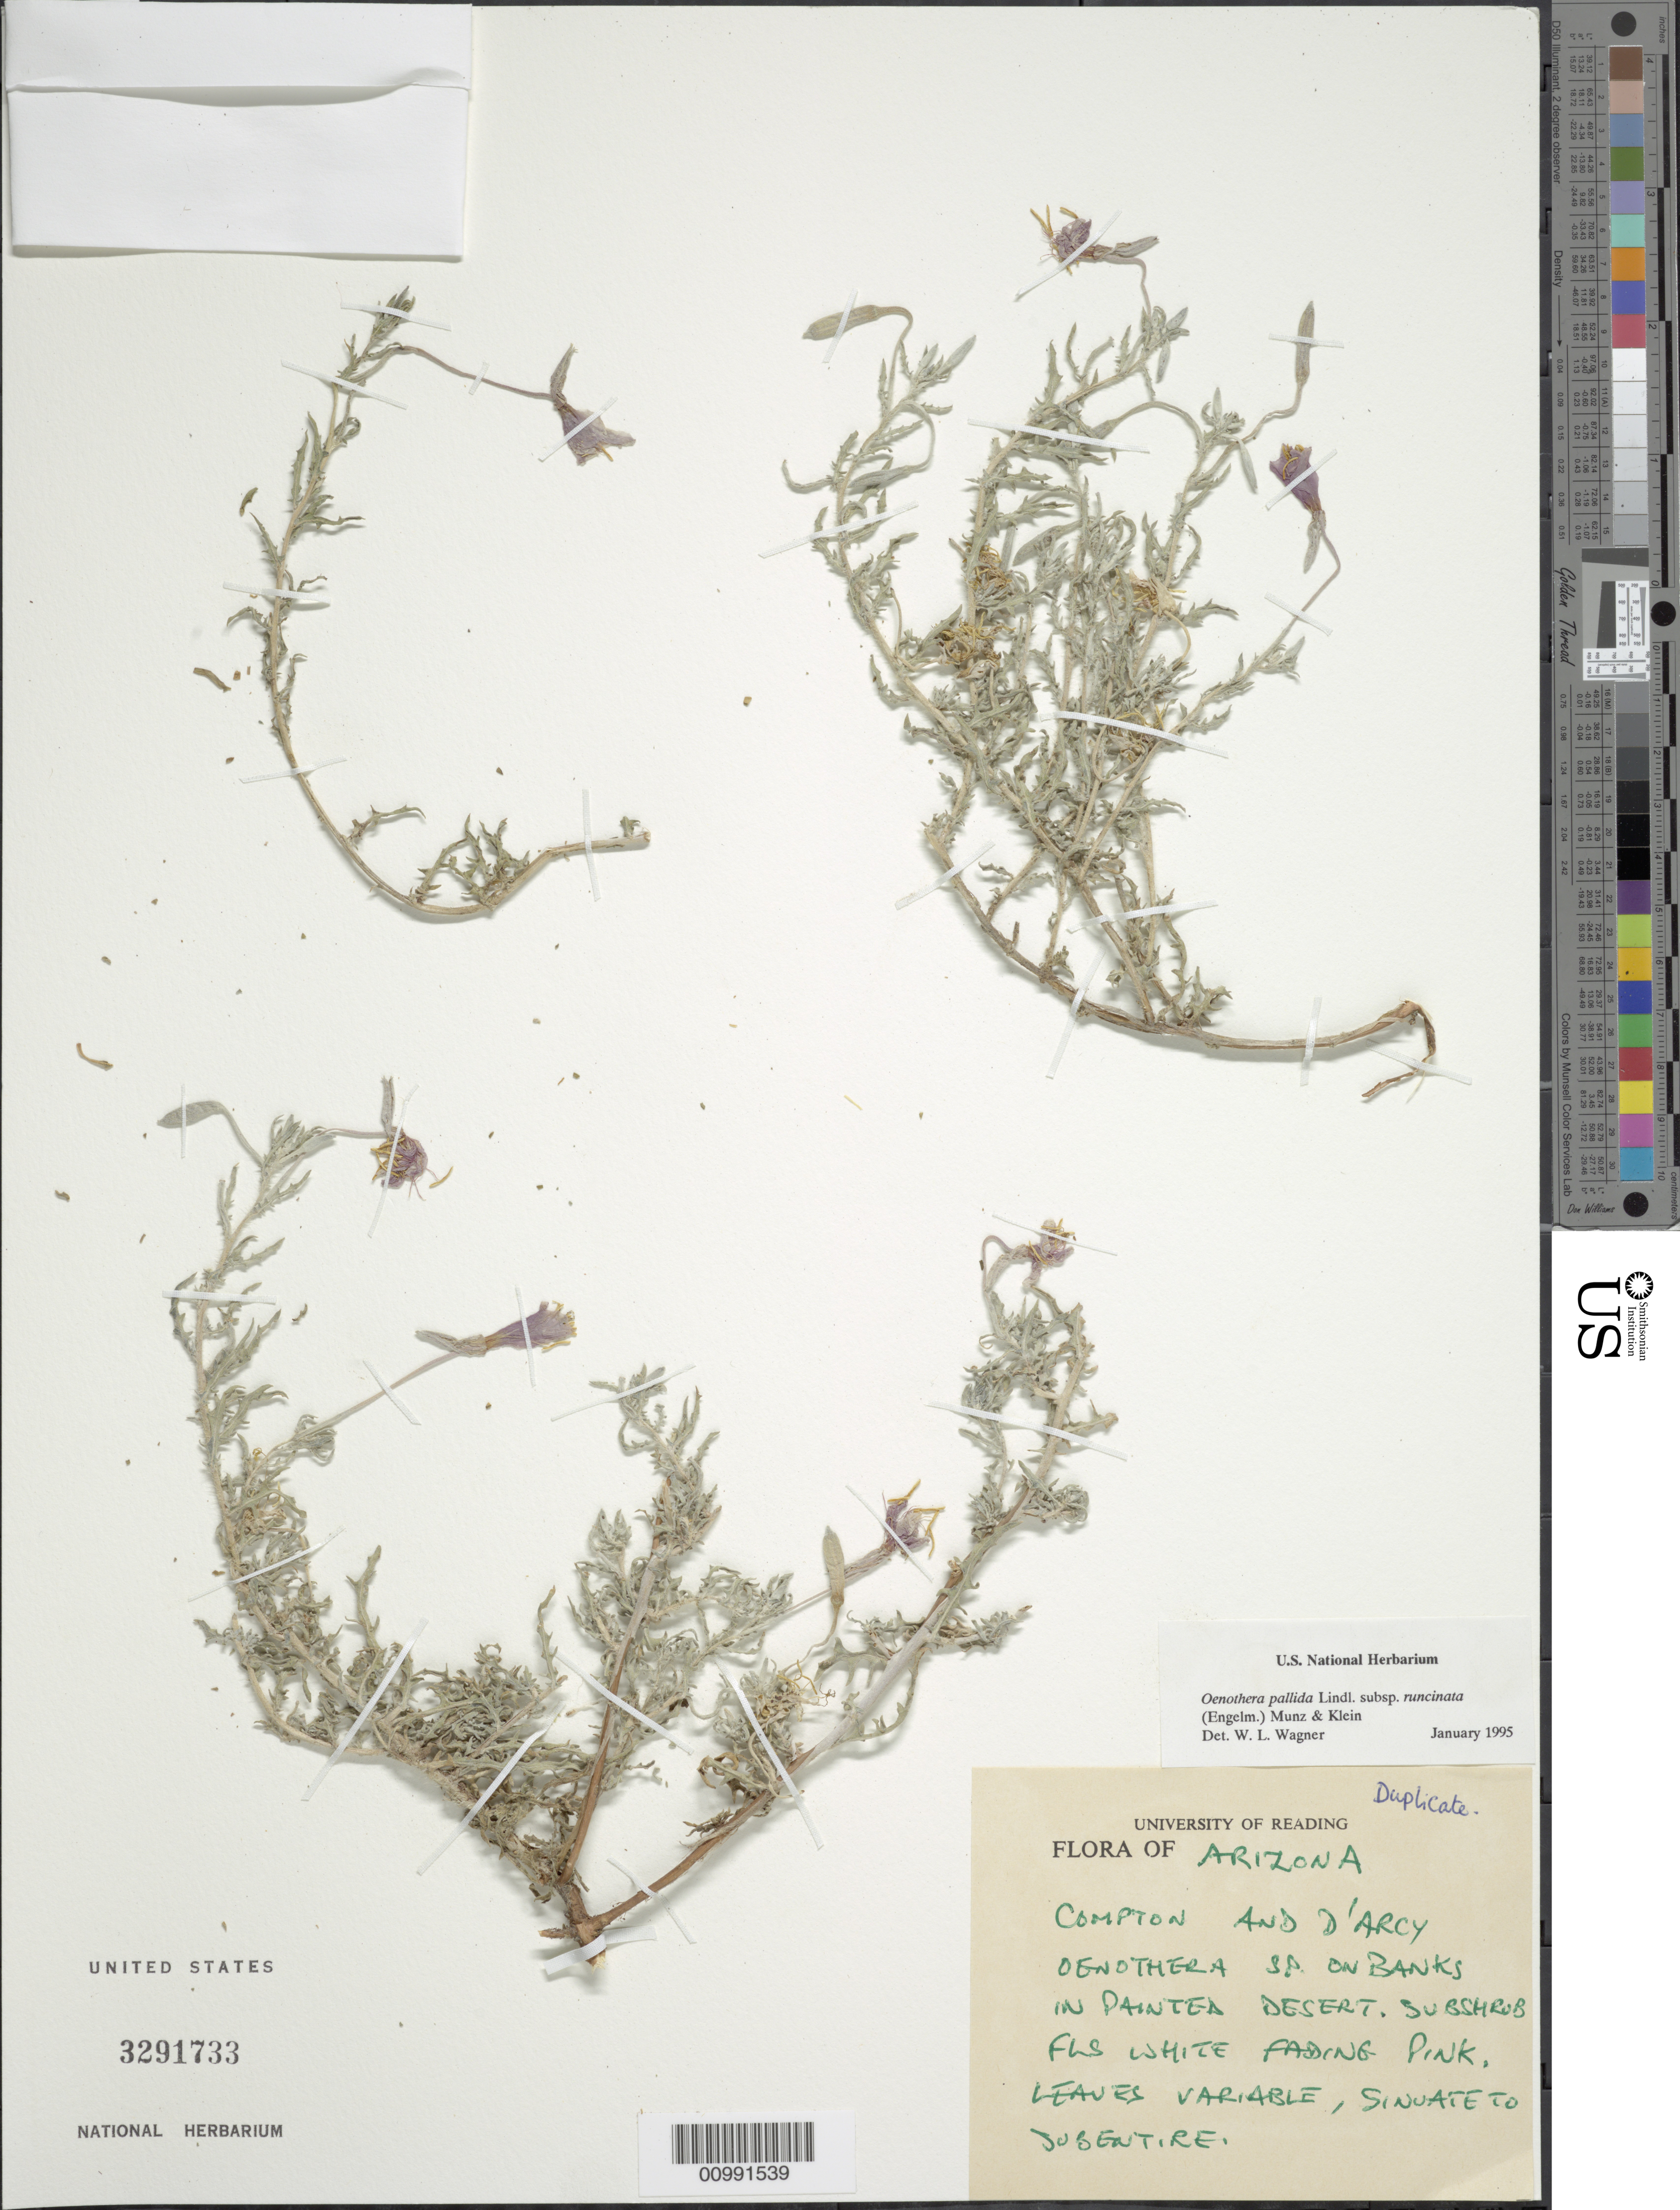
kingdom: Plantae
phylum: Tracheophyta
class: Magnoliopsida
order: Myrtales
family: Onagraceae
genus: Oenothera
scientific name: Oenothera pallida subsp. runcinata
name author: (Engelm.) Munz & W.M. Klein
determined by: Wagner, W. L., (BOT), Smithsonian Institution - National Museum of Natural History (UNITED STATES)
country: United States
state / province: Arizona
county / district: Cochise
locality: On the banks in the Painted Desert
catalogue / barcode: US 3291733